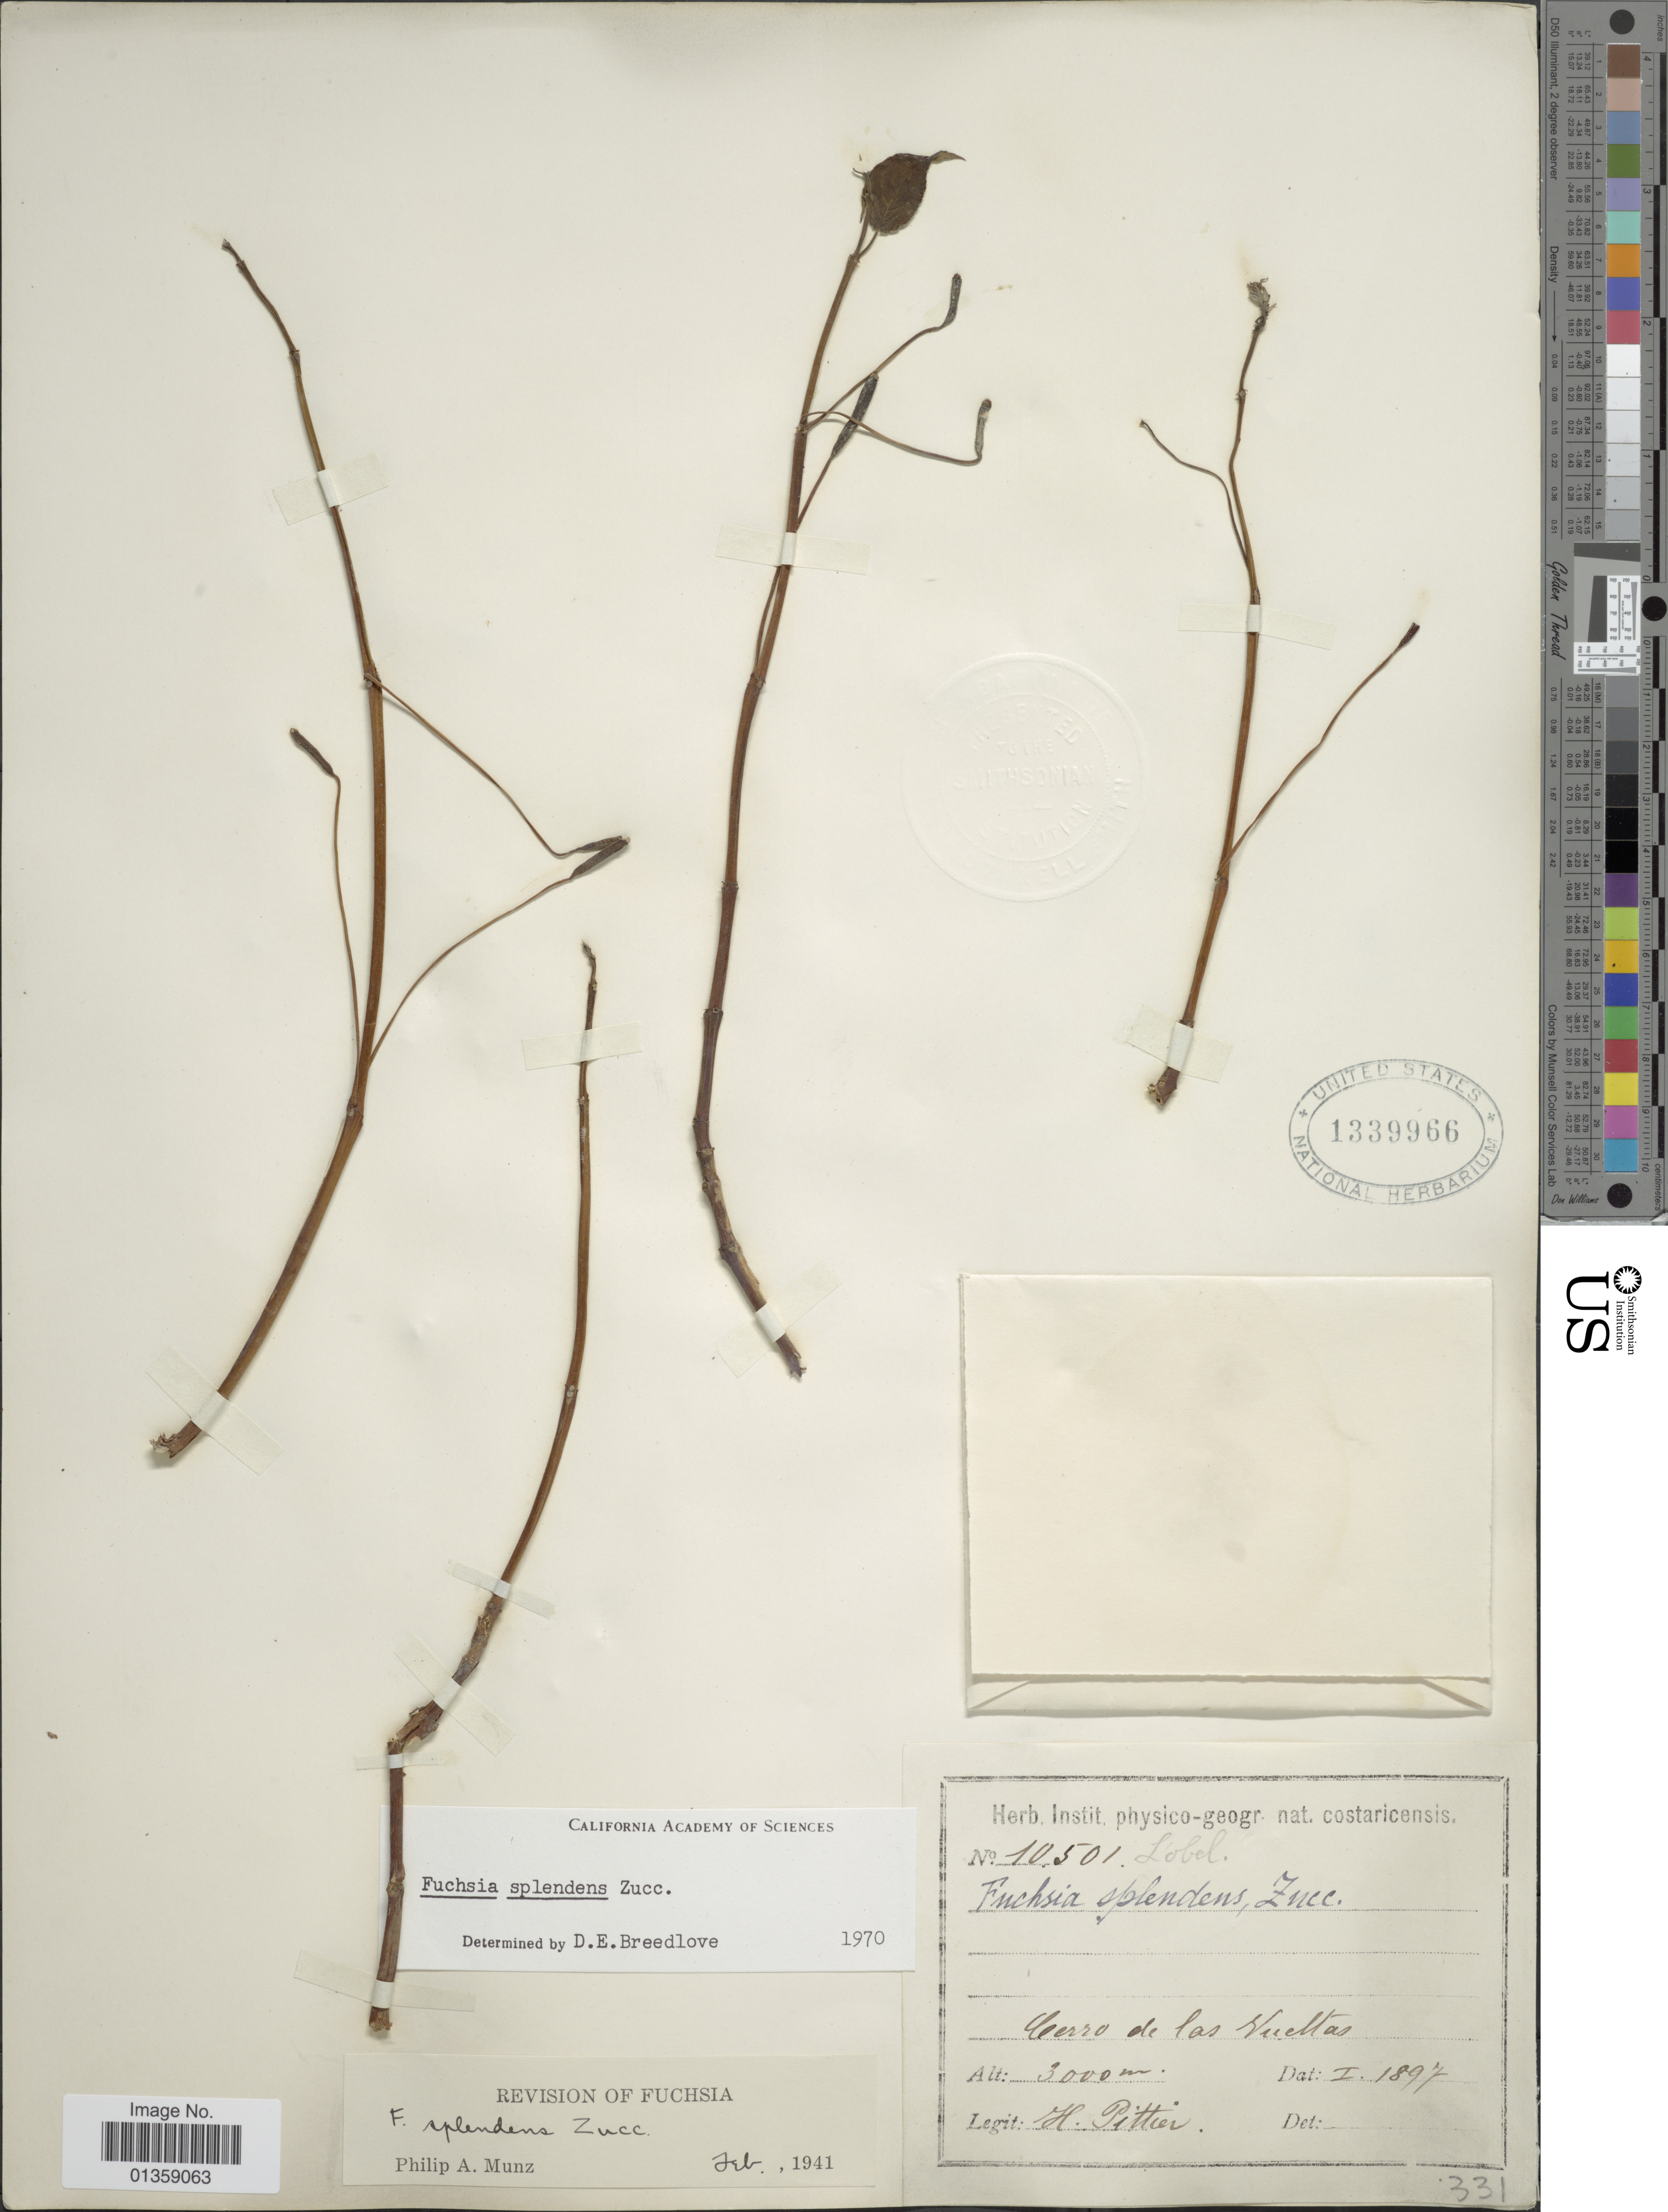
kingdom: Plantae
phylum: Tracheophyta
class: Magnoliopsida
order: Myrtales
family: Onagraceae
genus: Fuchsia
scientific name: Fuchsia splendens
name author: Zucc.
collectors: H. F. Pittier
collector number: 10501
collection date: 1897-01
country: Costa Rica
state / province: San José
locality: Cerro de las Vueltas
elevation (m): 3000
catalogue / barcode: US 1339966